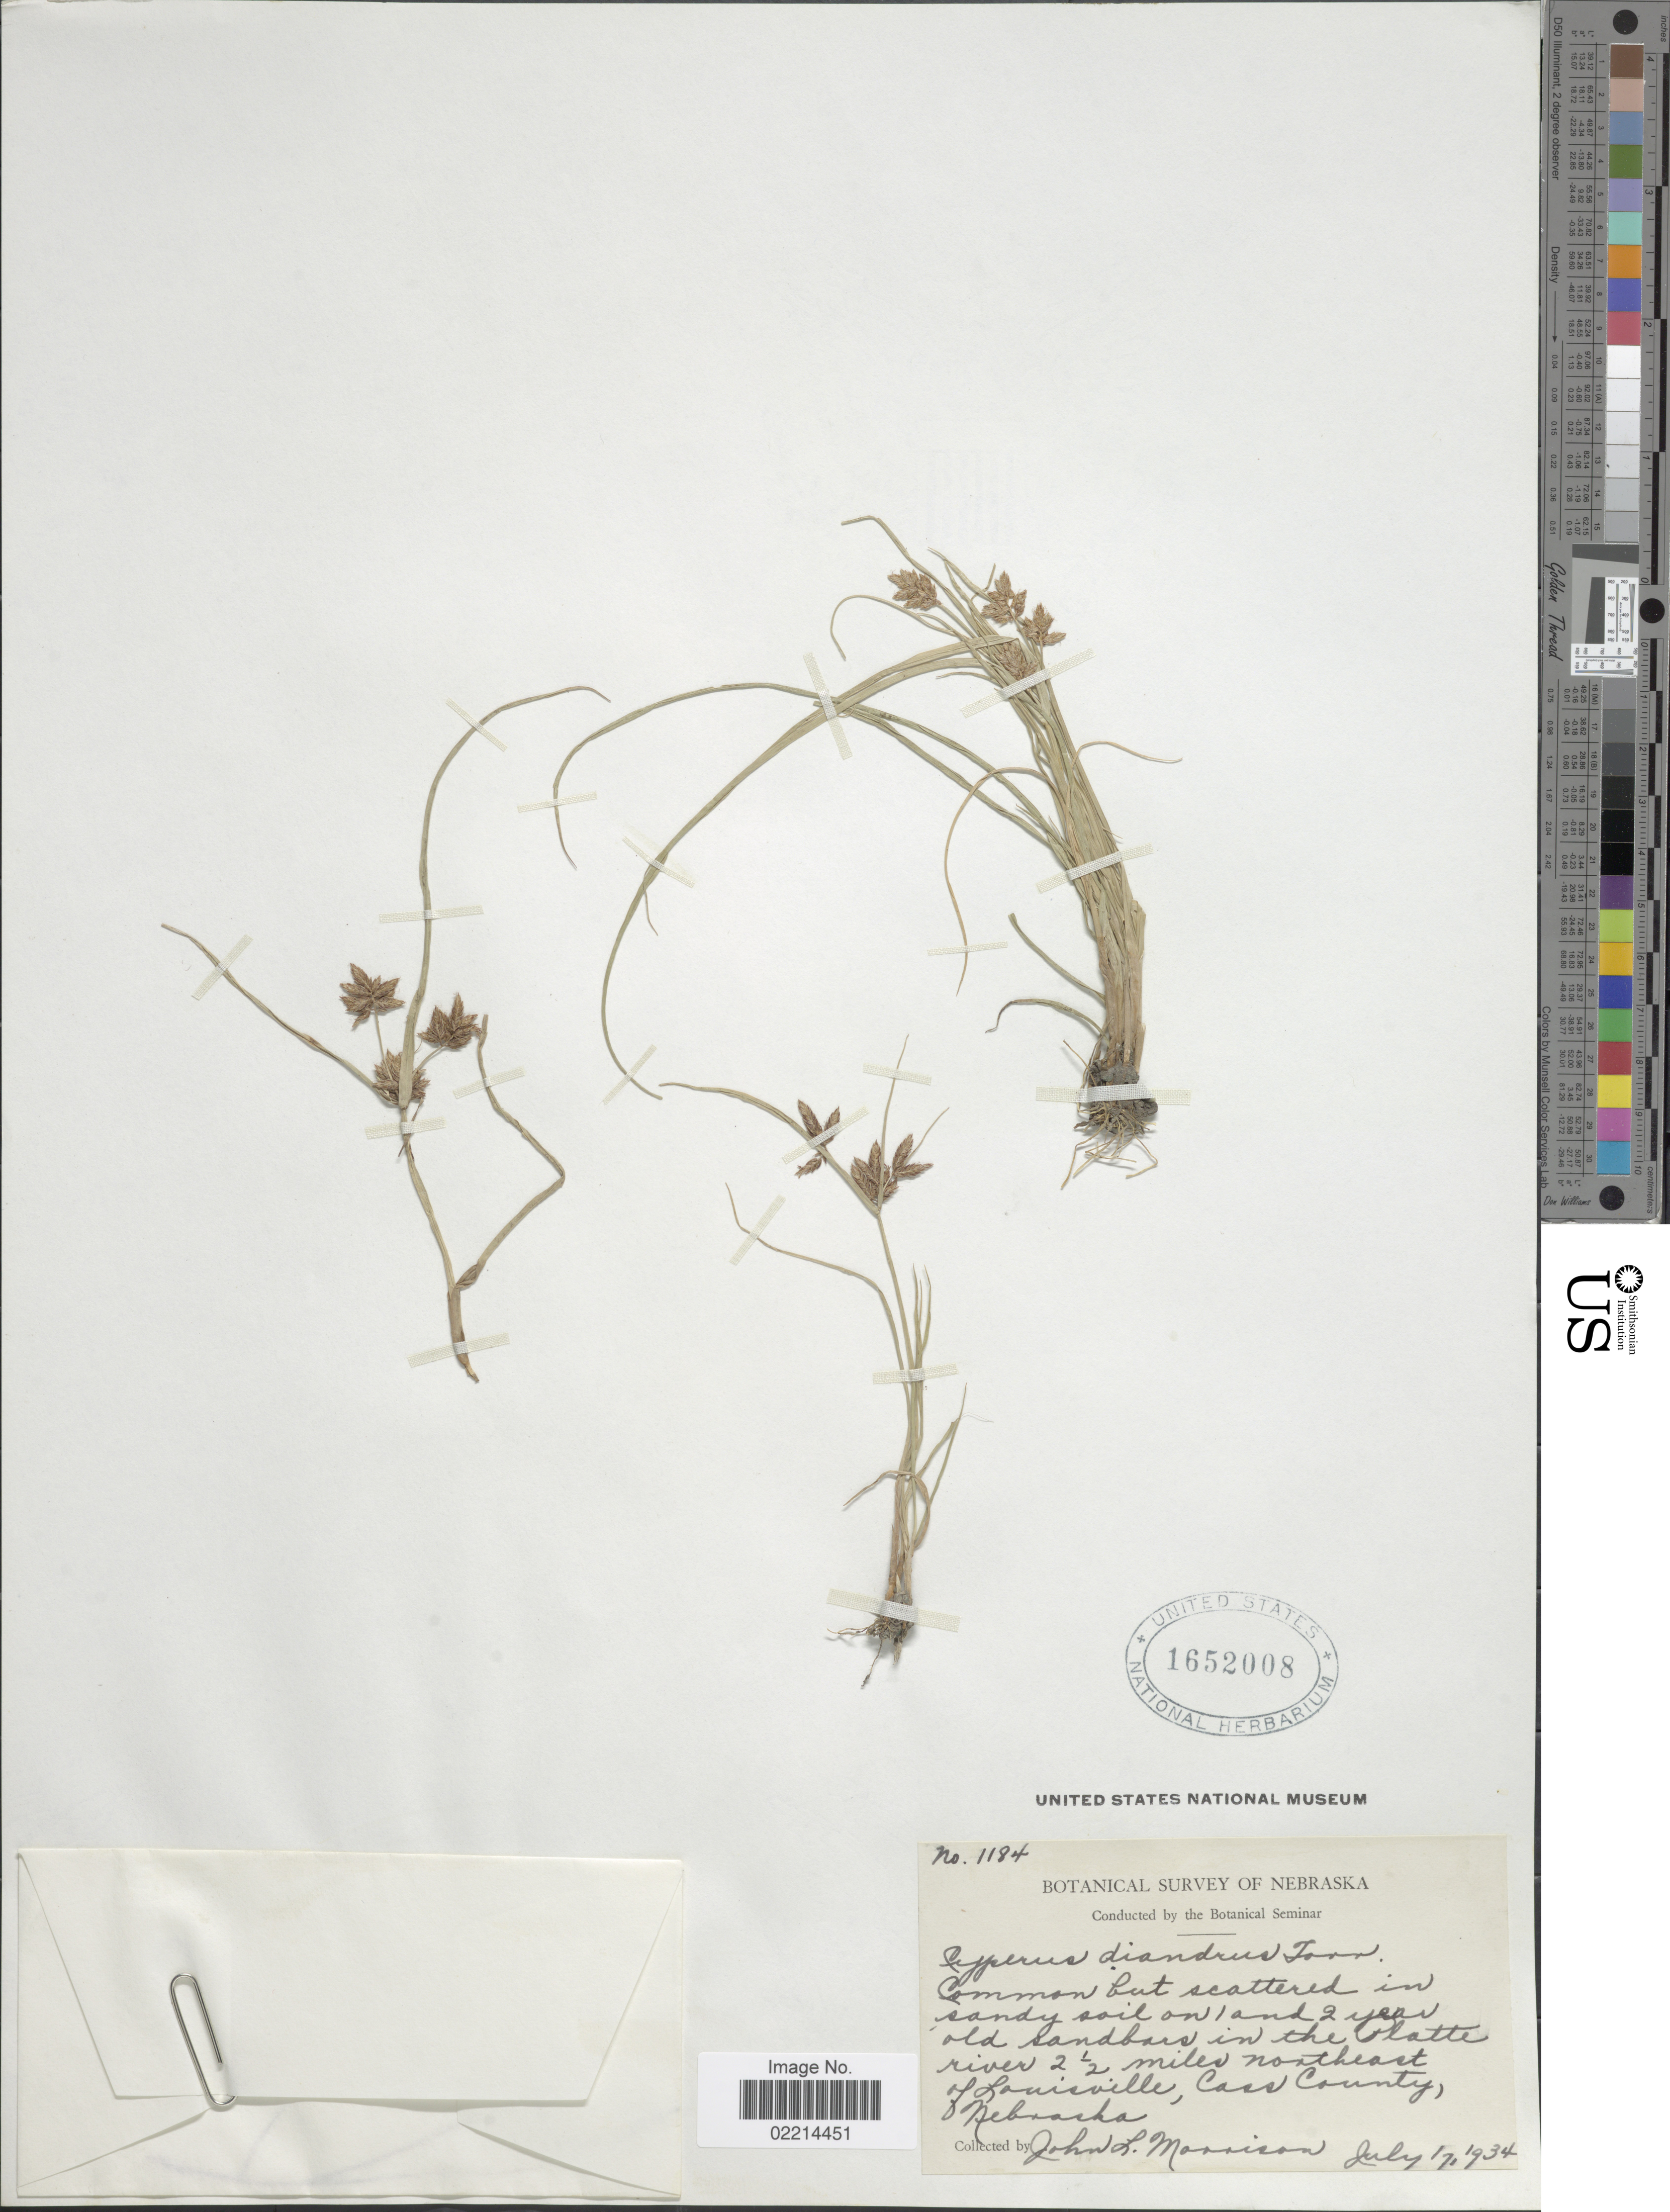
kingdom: Plantae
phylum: Tracheophyta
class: Liliopsida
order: Poales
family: Cyperaceae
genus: Cyperus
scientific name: Cyperus diandrus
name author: Torr.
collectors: J. Morrison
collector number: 1184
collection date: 1934-07-17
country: United States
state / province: Nebraska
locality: On 1 and 2 year old sandbarrens in the Platte river 2.5 miles northeast of Louisiville, Cass County.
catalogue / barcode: US 1652008